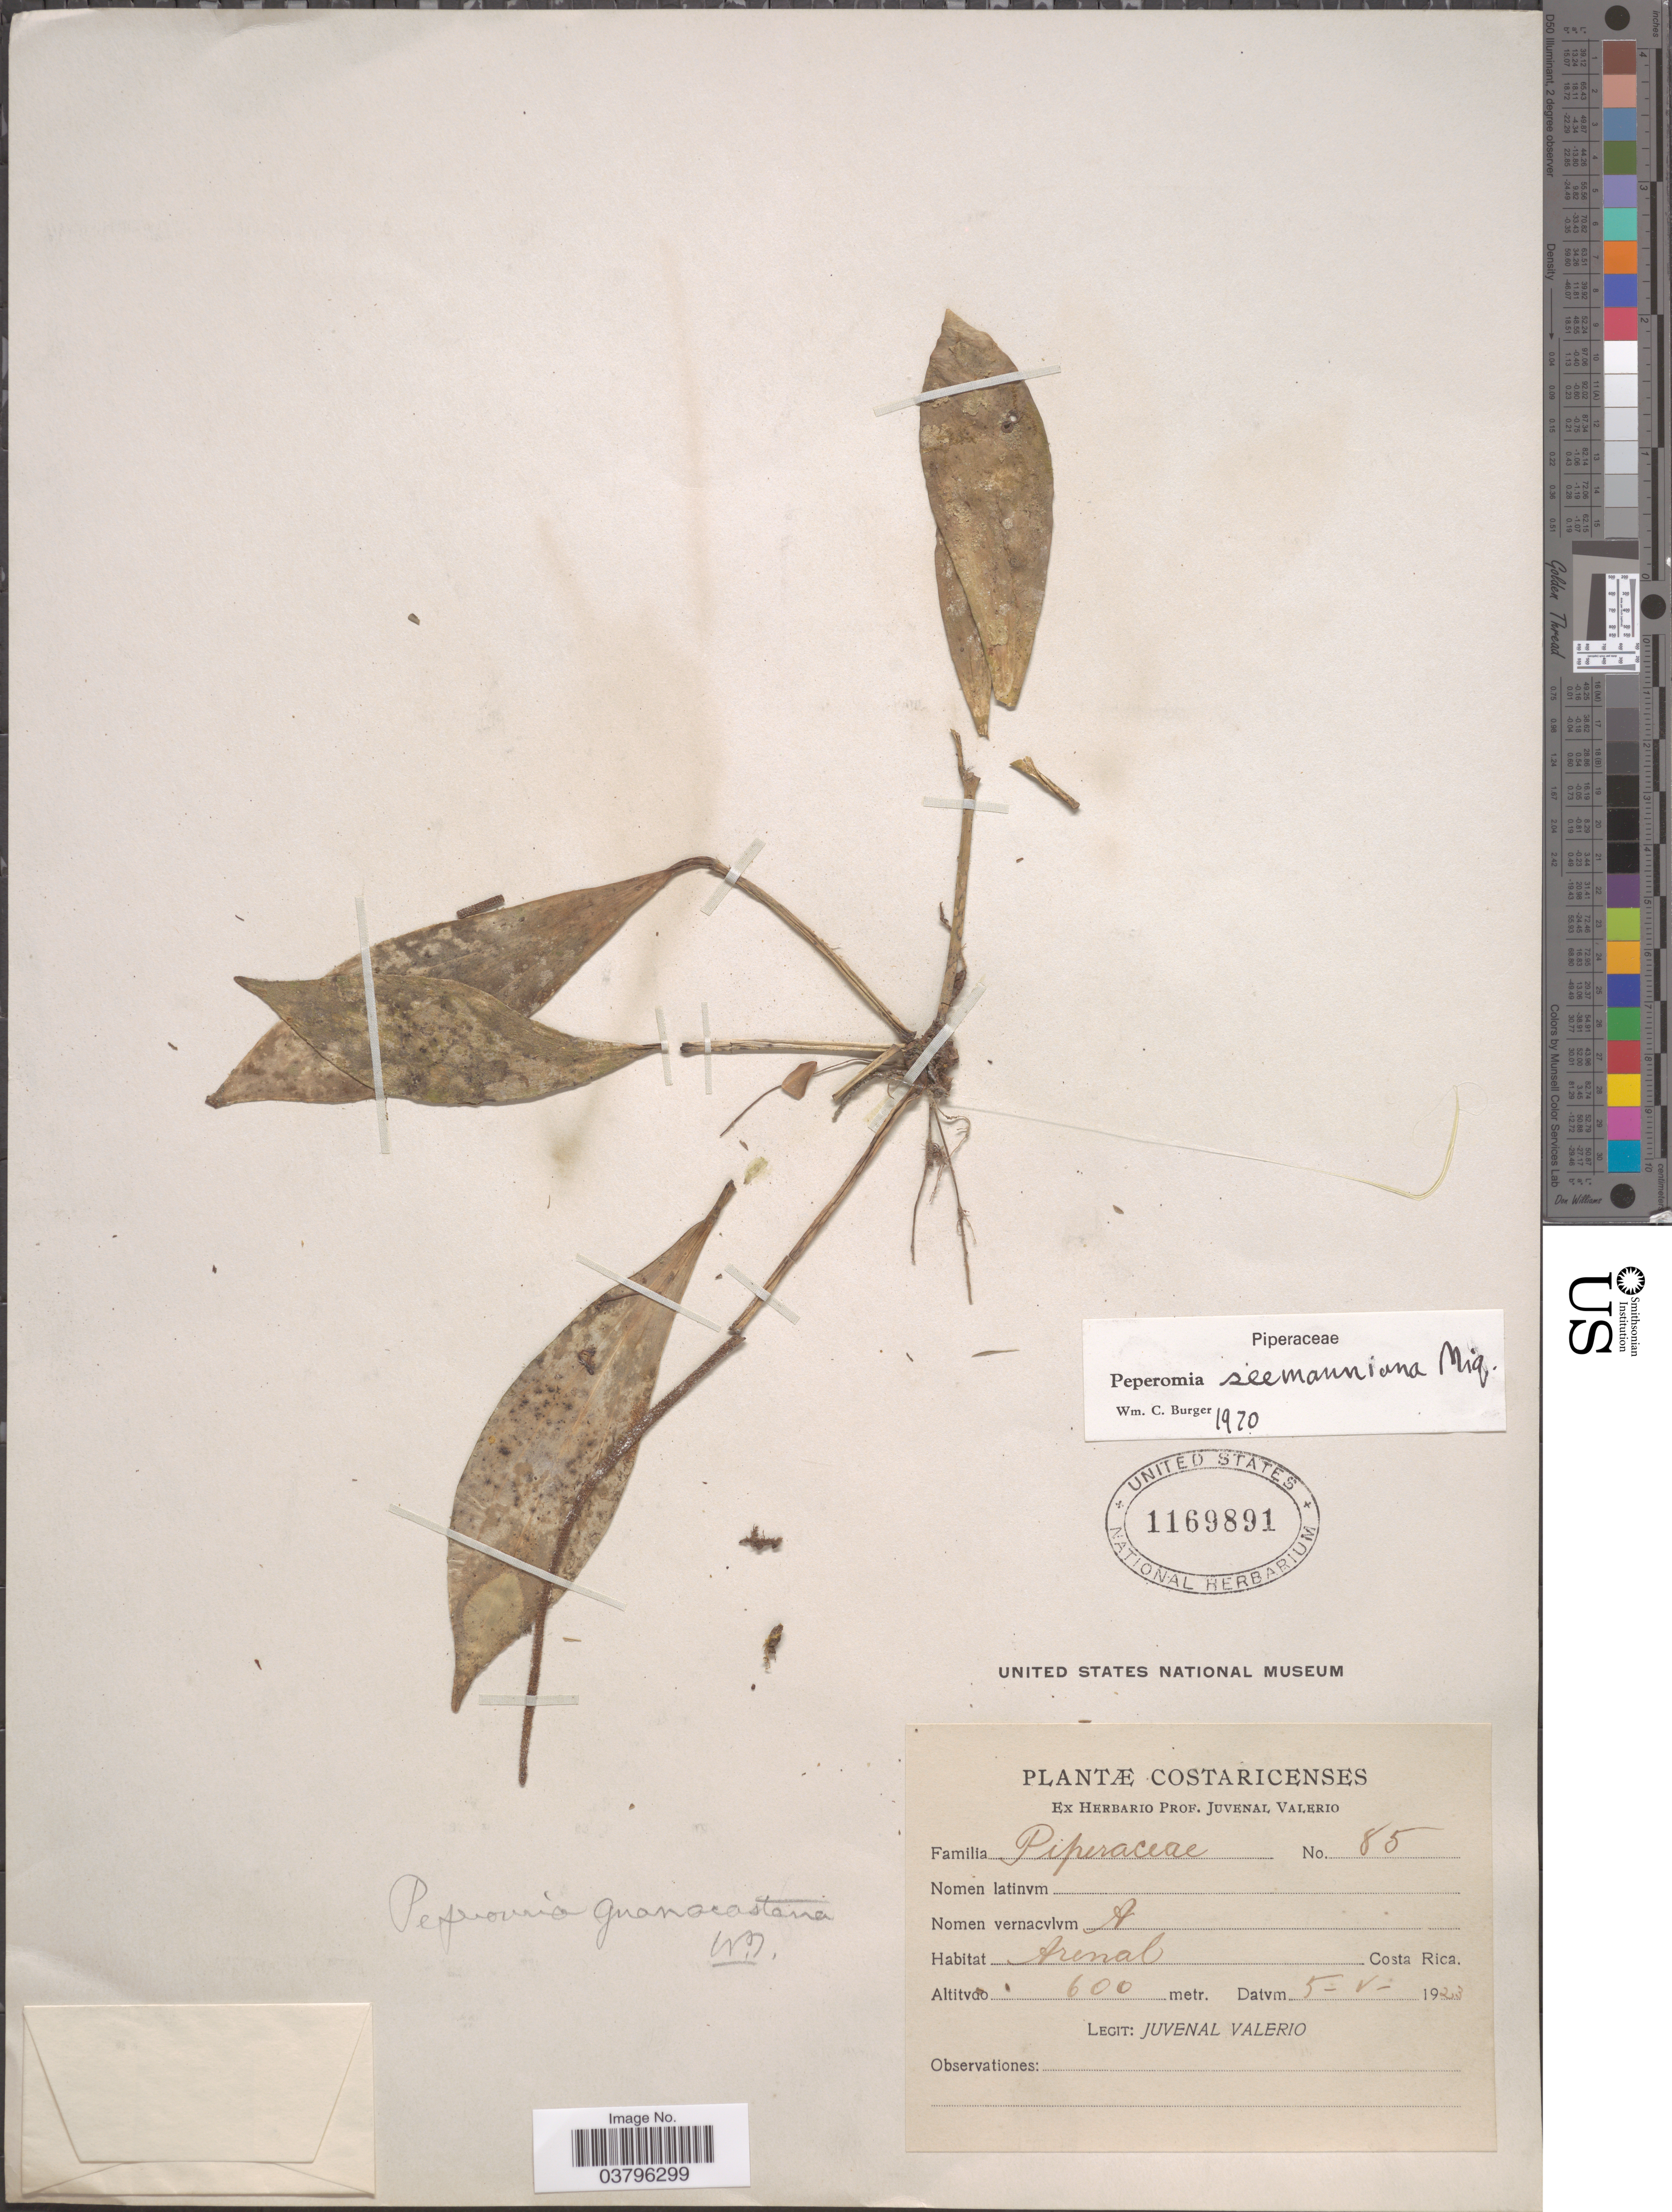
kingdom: Plantae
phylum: Tracheophyta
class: Magnoliopsida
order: Piperales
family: Piperaceae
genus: Peperomia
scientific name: Peperomia pseudopereskiifolia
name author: C. DC.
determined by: Jiménez, José Estaban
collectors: J. Valerio R.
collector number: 85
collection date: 1923-05-05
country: Costa Rica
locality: Arenal.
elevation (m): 600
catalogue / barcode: US 1169891